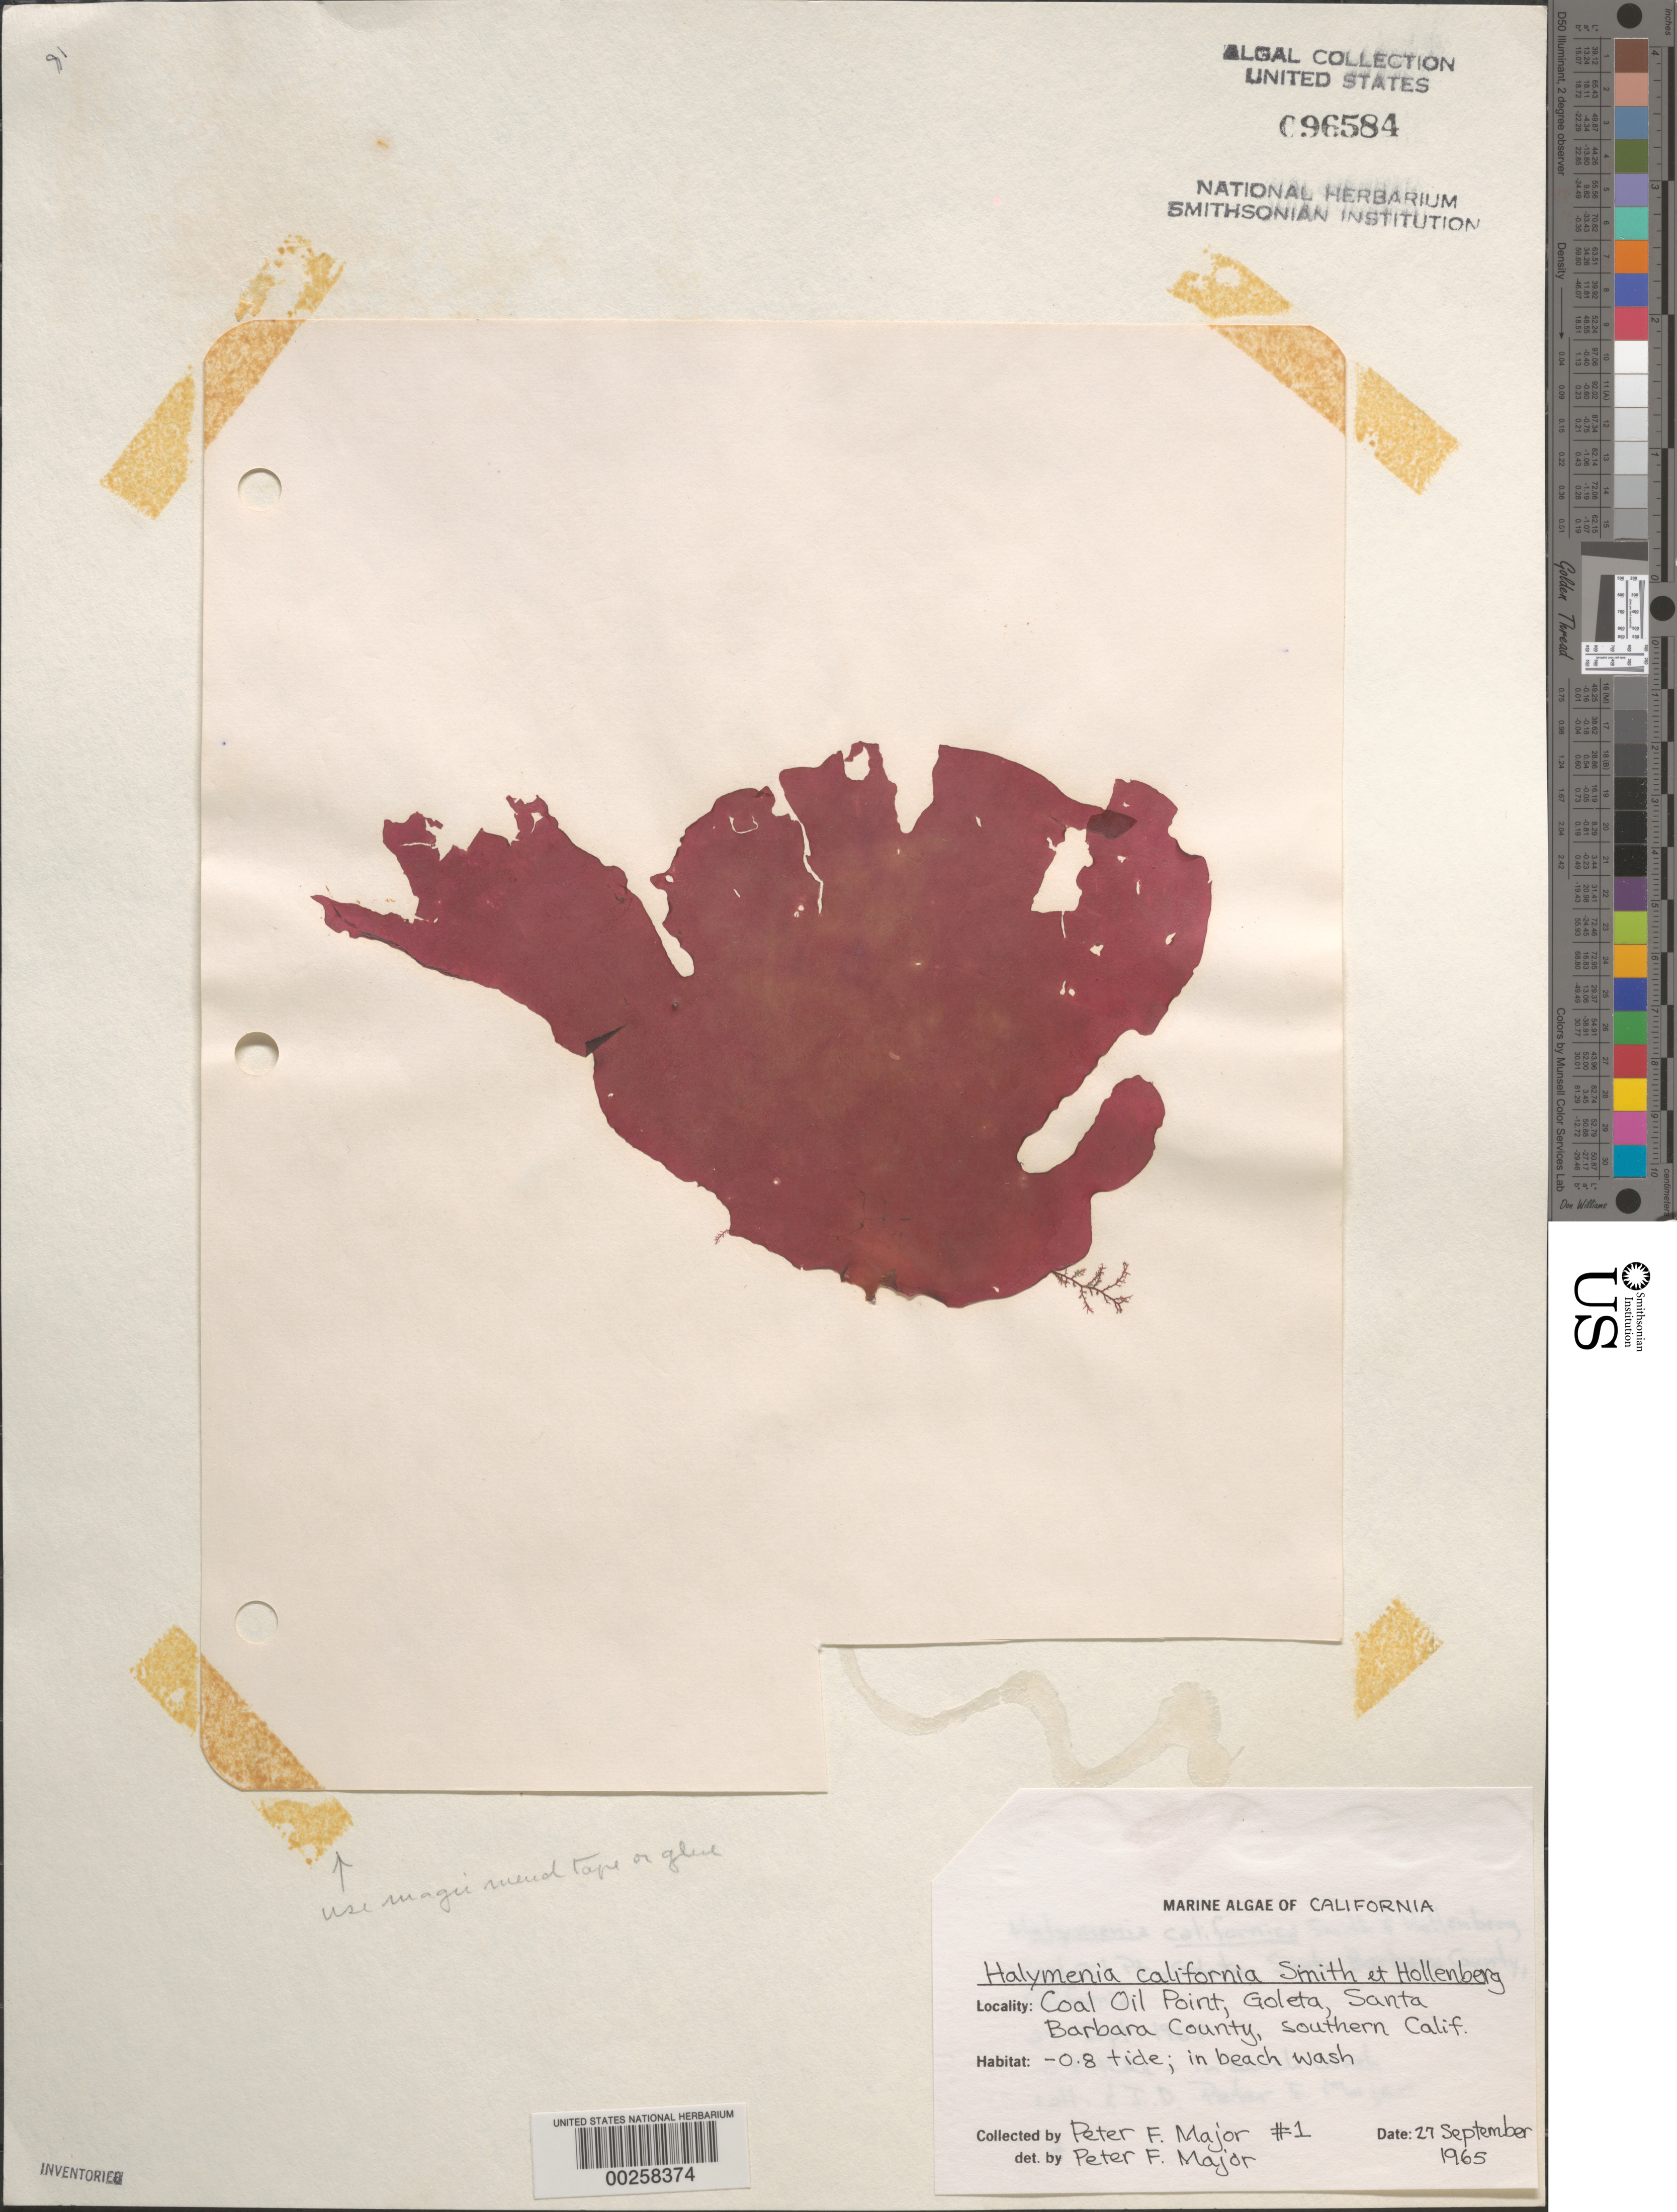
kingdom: Plantae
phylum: Rhodophyta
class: Florideophyceae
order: Halymeniales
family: Halymeniaceae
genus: Halymenia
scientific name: Halymenia californica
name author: G.M. Sm. & Hollenb.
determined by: Major, P. F.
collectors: P. Major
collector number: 1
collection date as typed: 27 Sep 1965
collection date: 1965-09-27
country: United States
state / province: California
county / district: Santa Barbara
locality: Coal Oil Point, Goleta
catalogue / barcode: US 96584